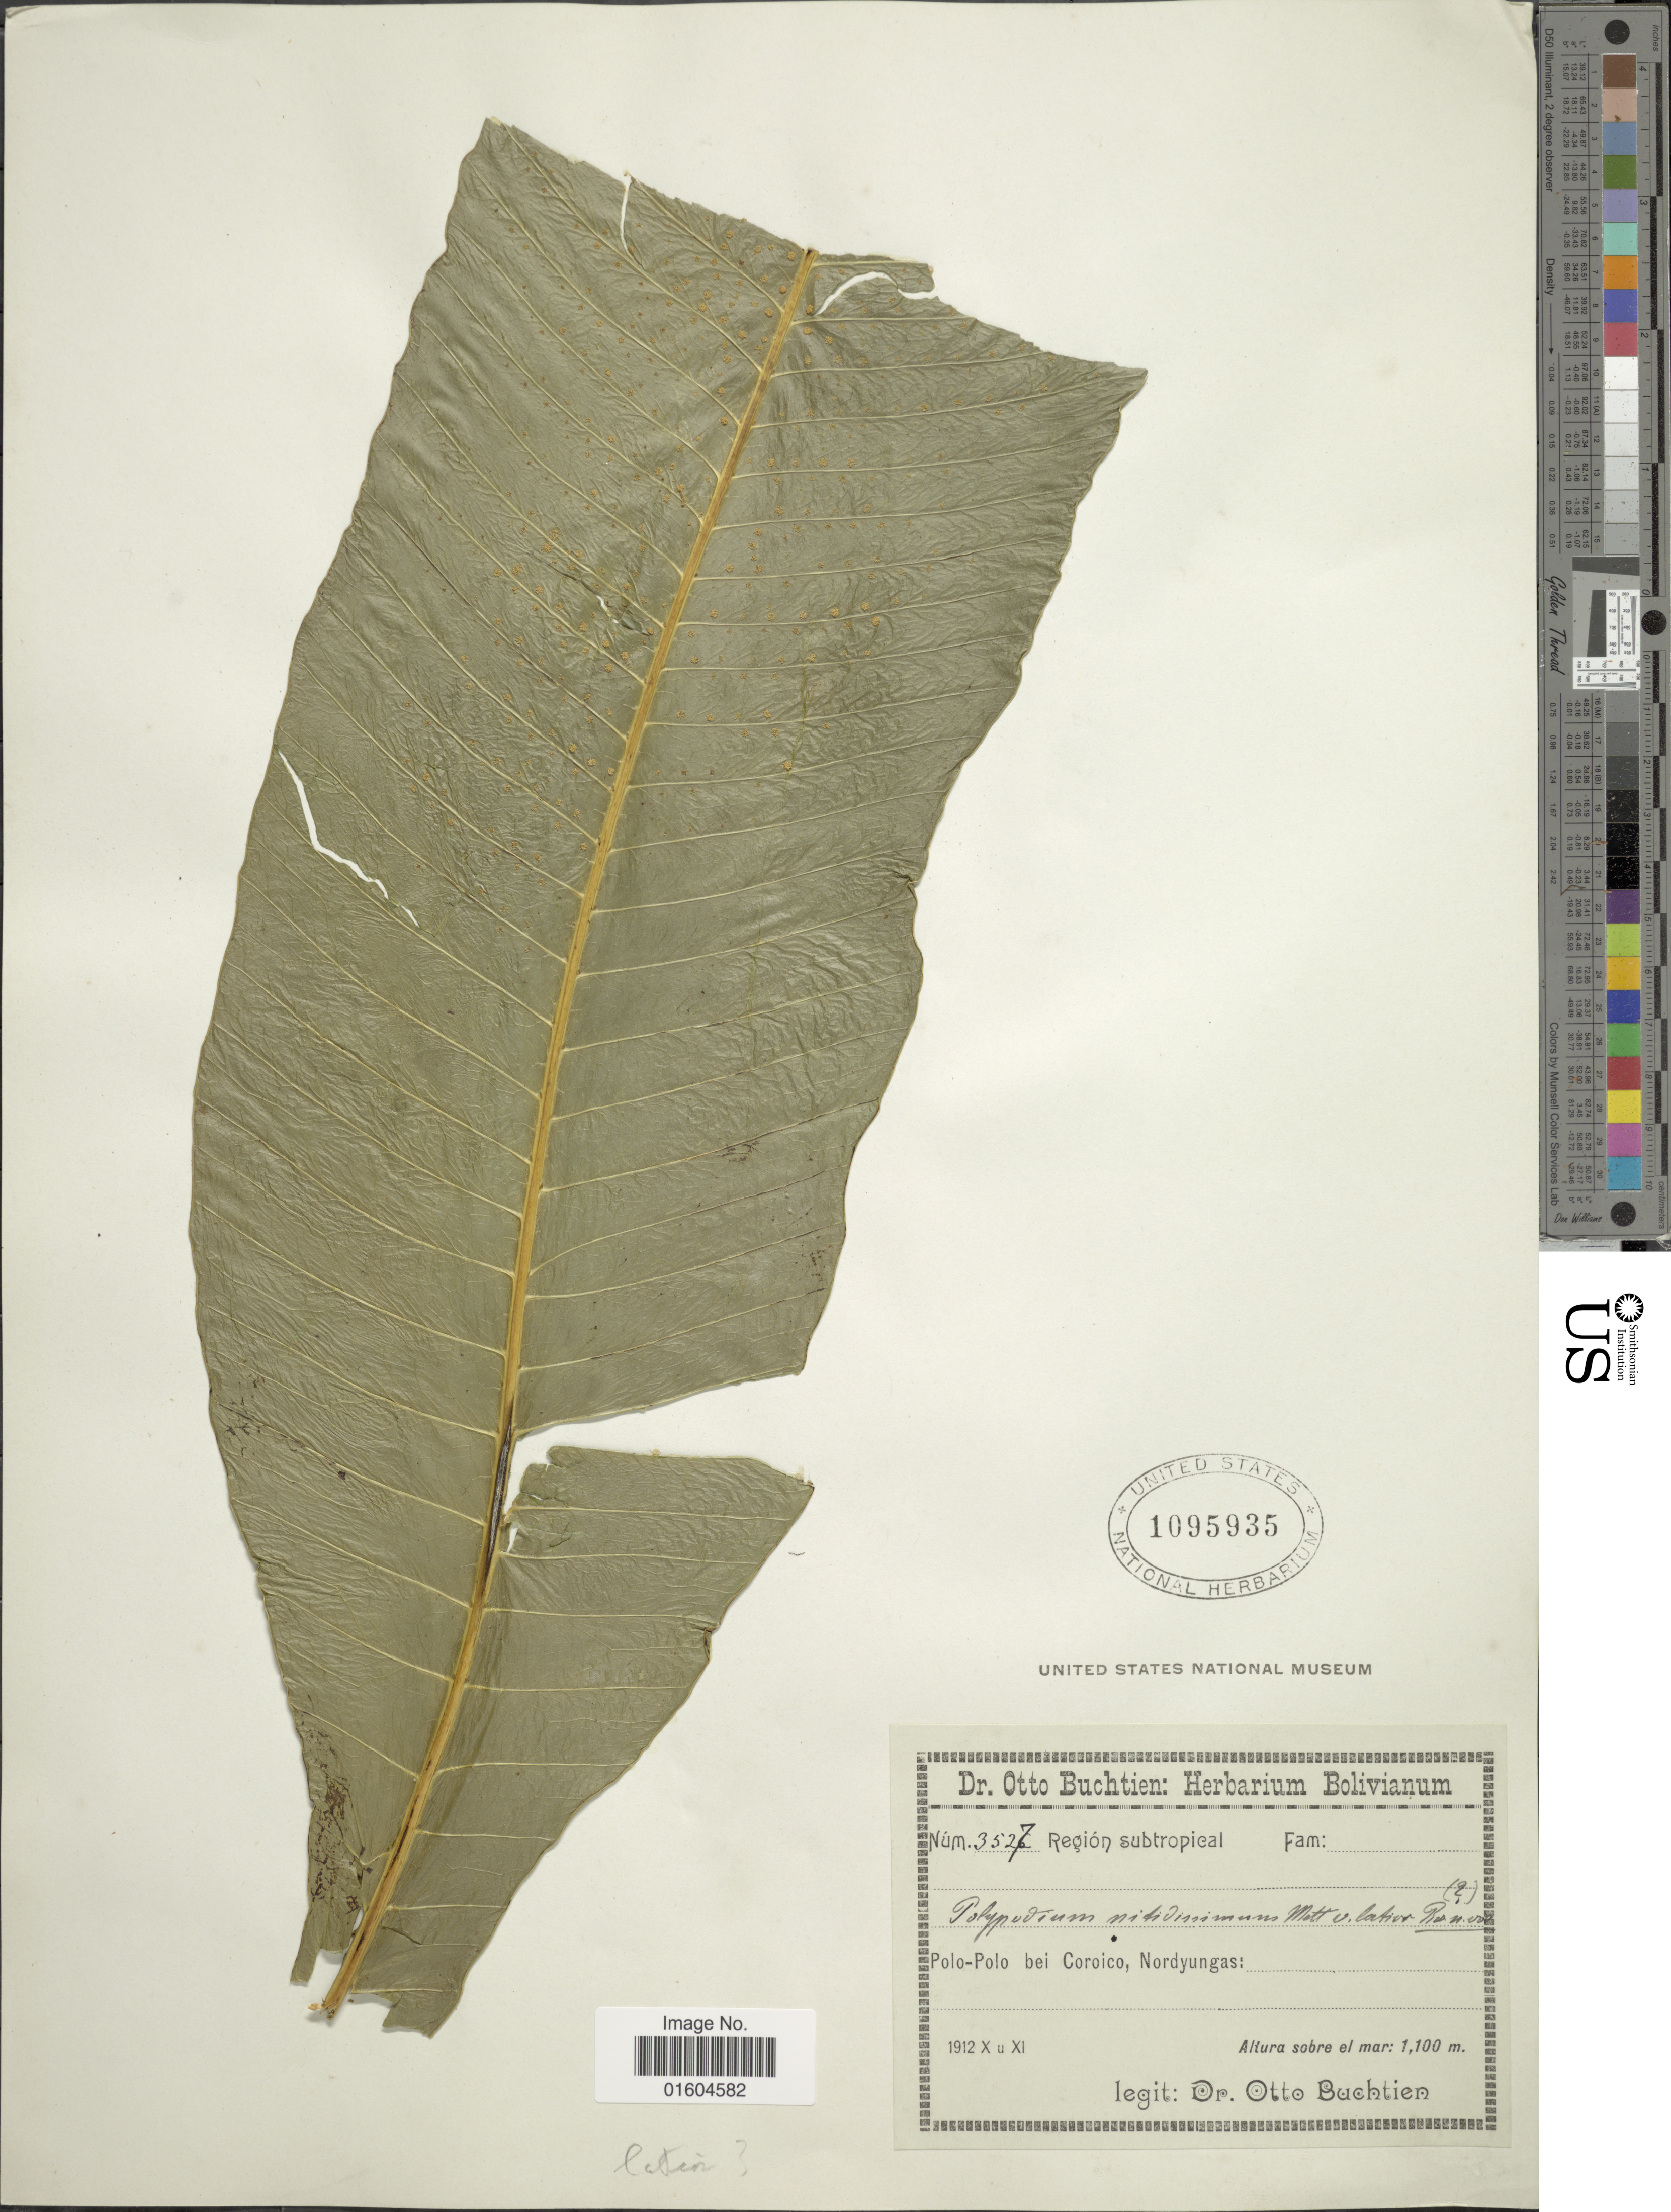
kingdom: Plantae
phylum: Tracheophyta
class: Polypodiopsida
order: Polypodiales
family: Polypodiaceae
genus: Campyloneurum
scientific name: Campyloneurum nitidissimum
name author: (Mett.) Ching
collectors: O. Buchtien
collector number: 3527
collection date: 1912-10/1912-11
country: Bolivia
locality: Bolivianum, Region subtropical. Polo-Polo bei Coroico, Nordyungas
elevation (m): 1100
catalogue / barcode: US 1095935